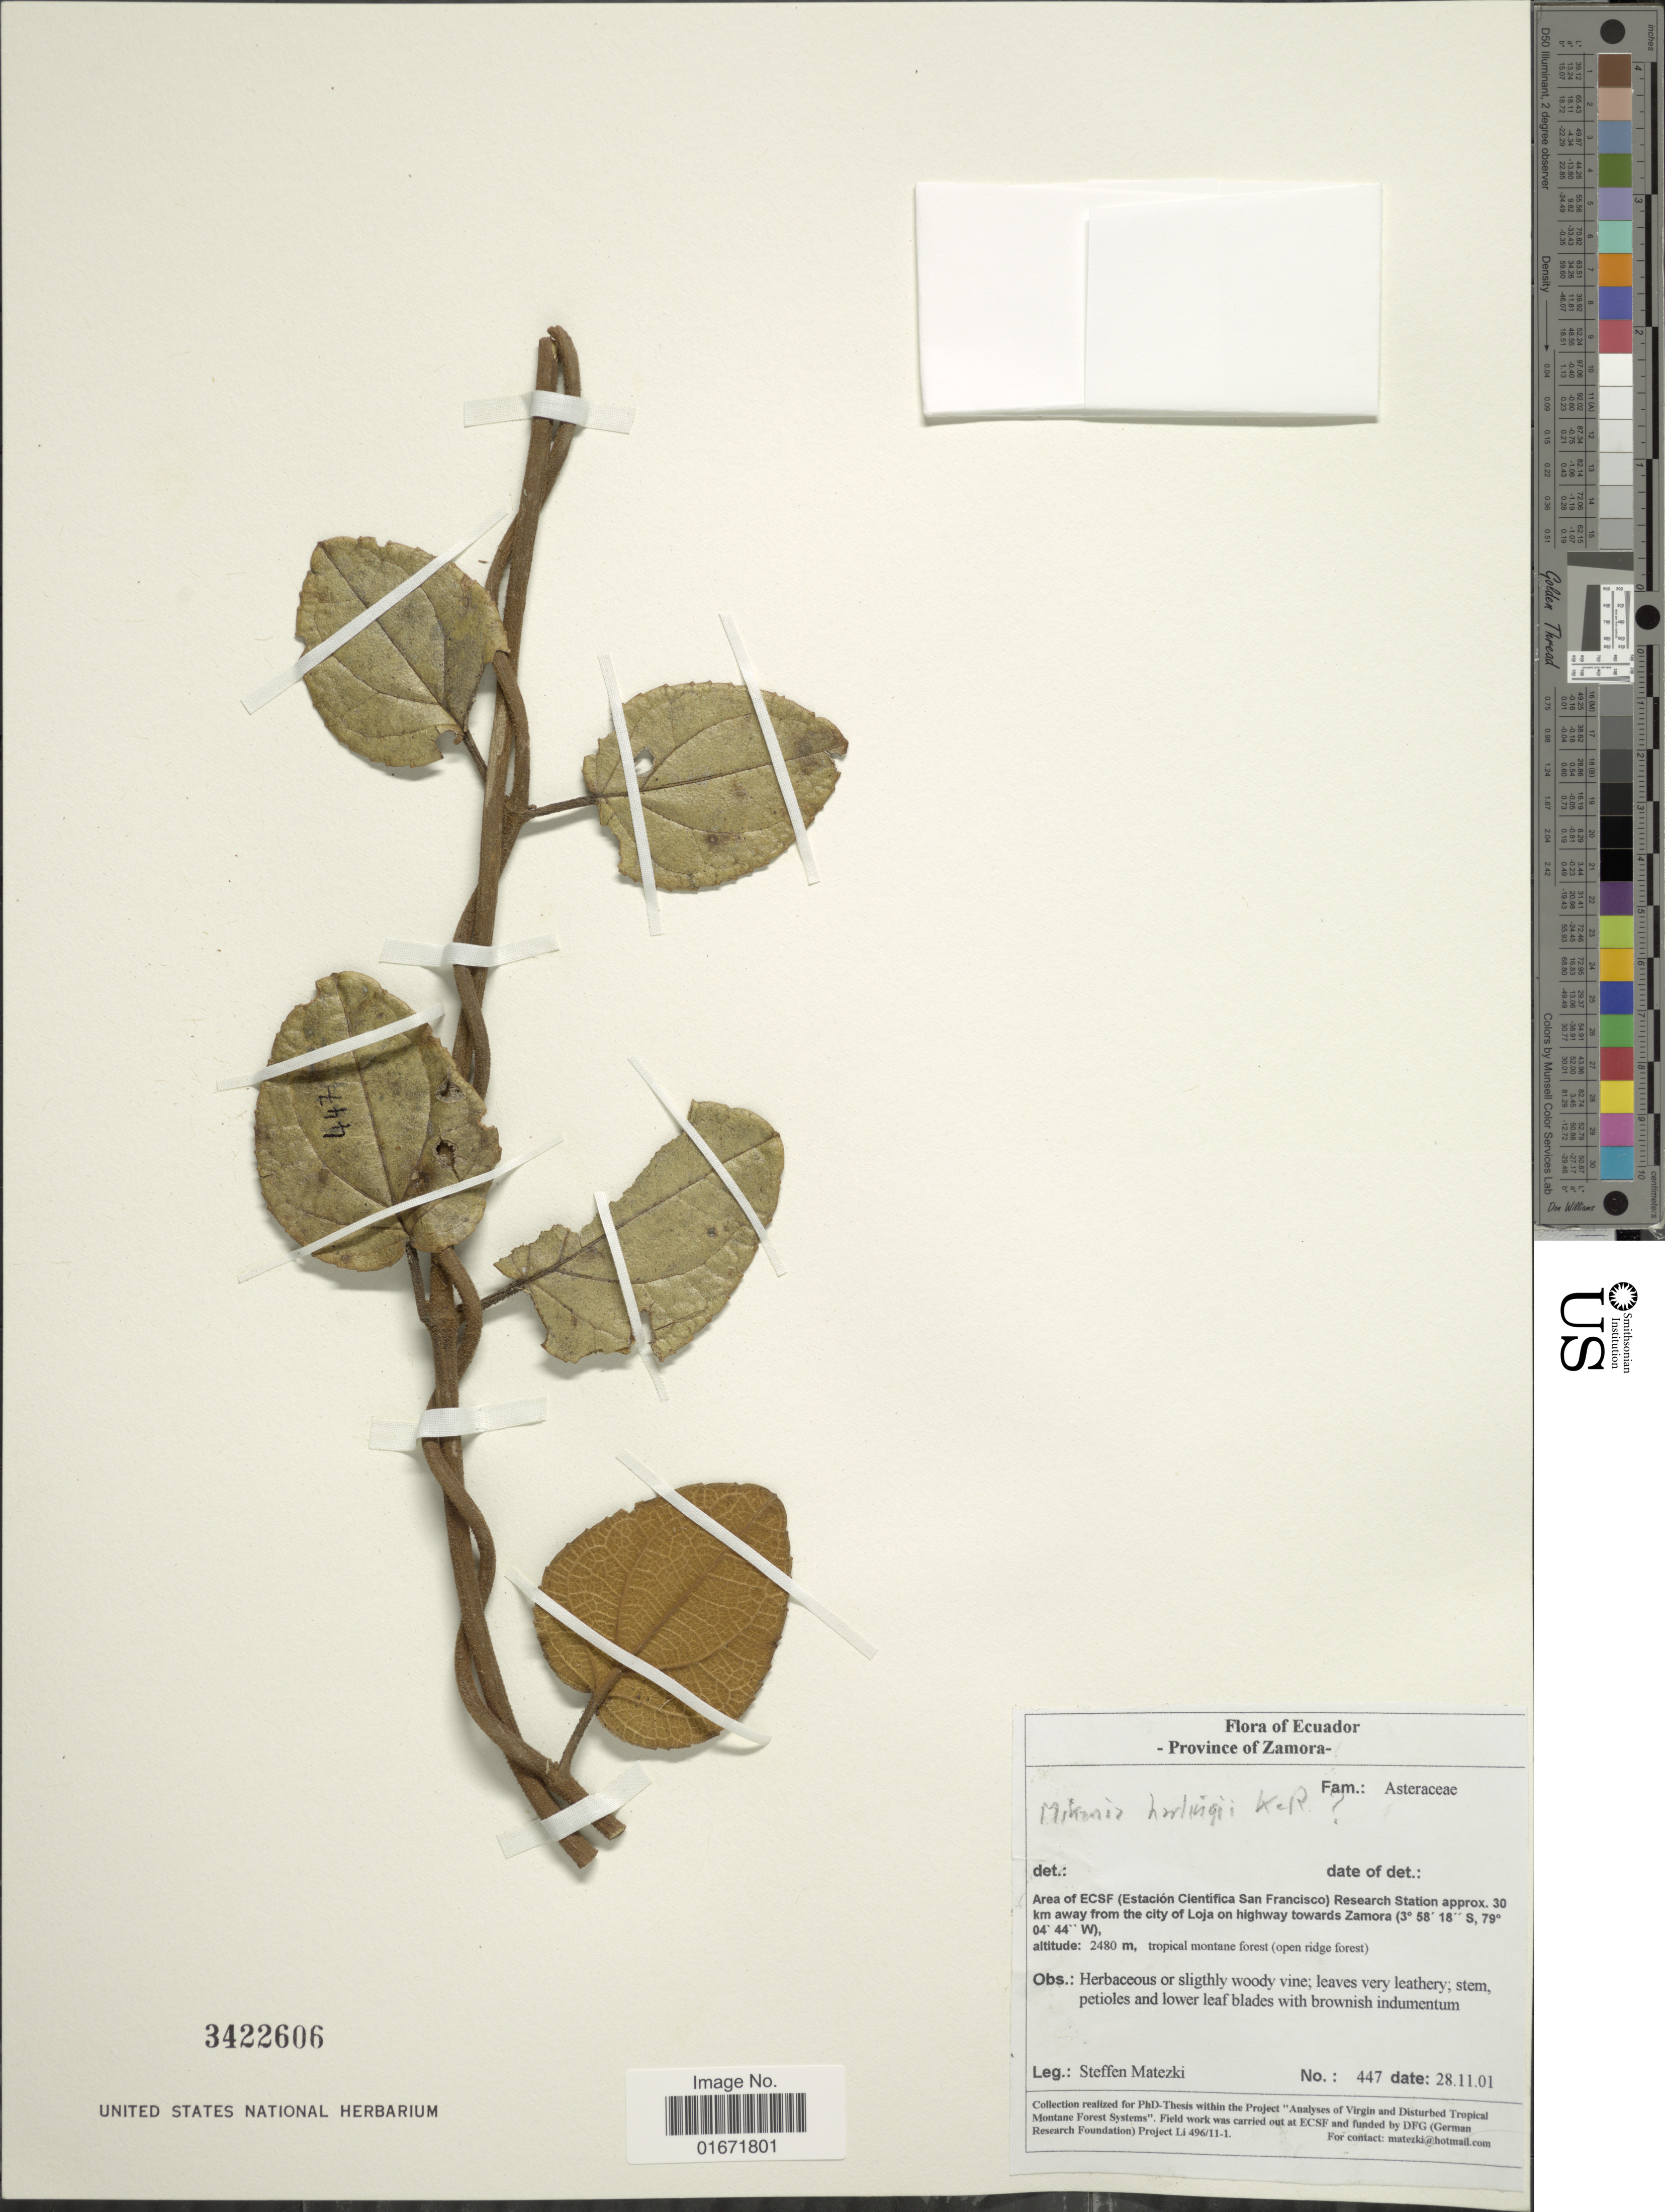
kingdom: Plantae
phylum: Tracheophyta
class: Magnoliopsida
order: Asterales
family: Asteraceae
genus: Mikania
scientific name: Mikania harlingii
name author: R.M. King & H. Rob.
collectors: S. Matezki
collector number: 447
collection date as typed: Transcribed d/m/y: 28/11/1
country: Ecuador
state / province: Zamora-Chinchipe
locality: Province of Zamora. Area of ECSF (Estación Cientifica San Francisco) Research Station approx. 30 km away from the city of Loja on highway towards Zamora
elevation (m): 2480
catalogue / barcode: US 3422606